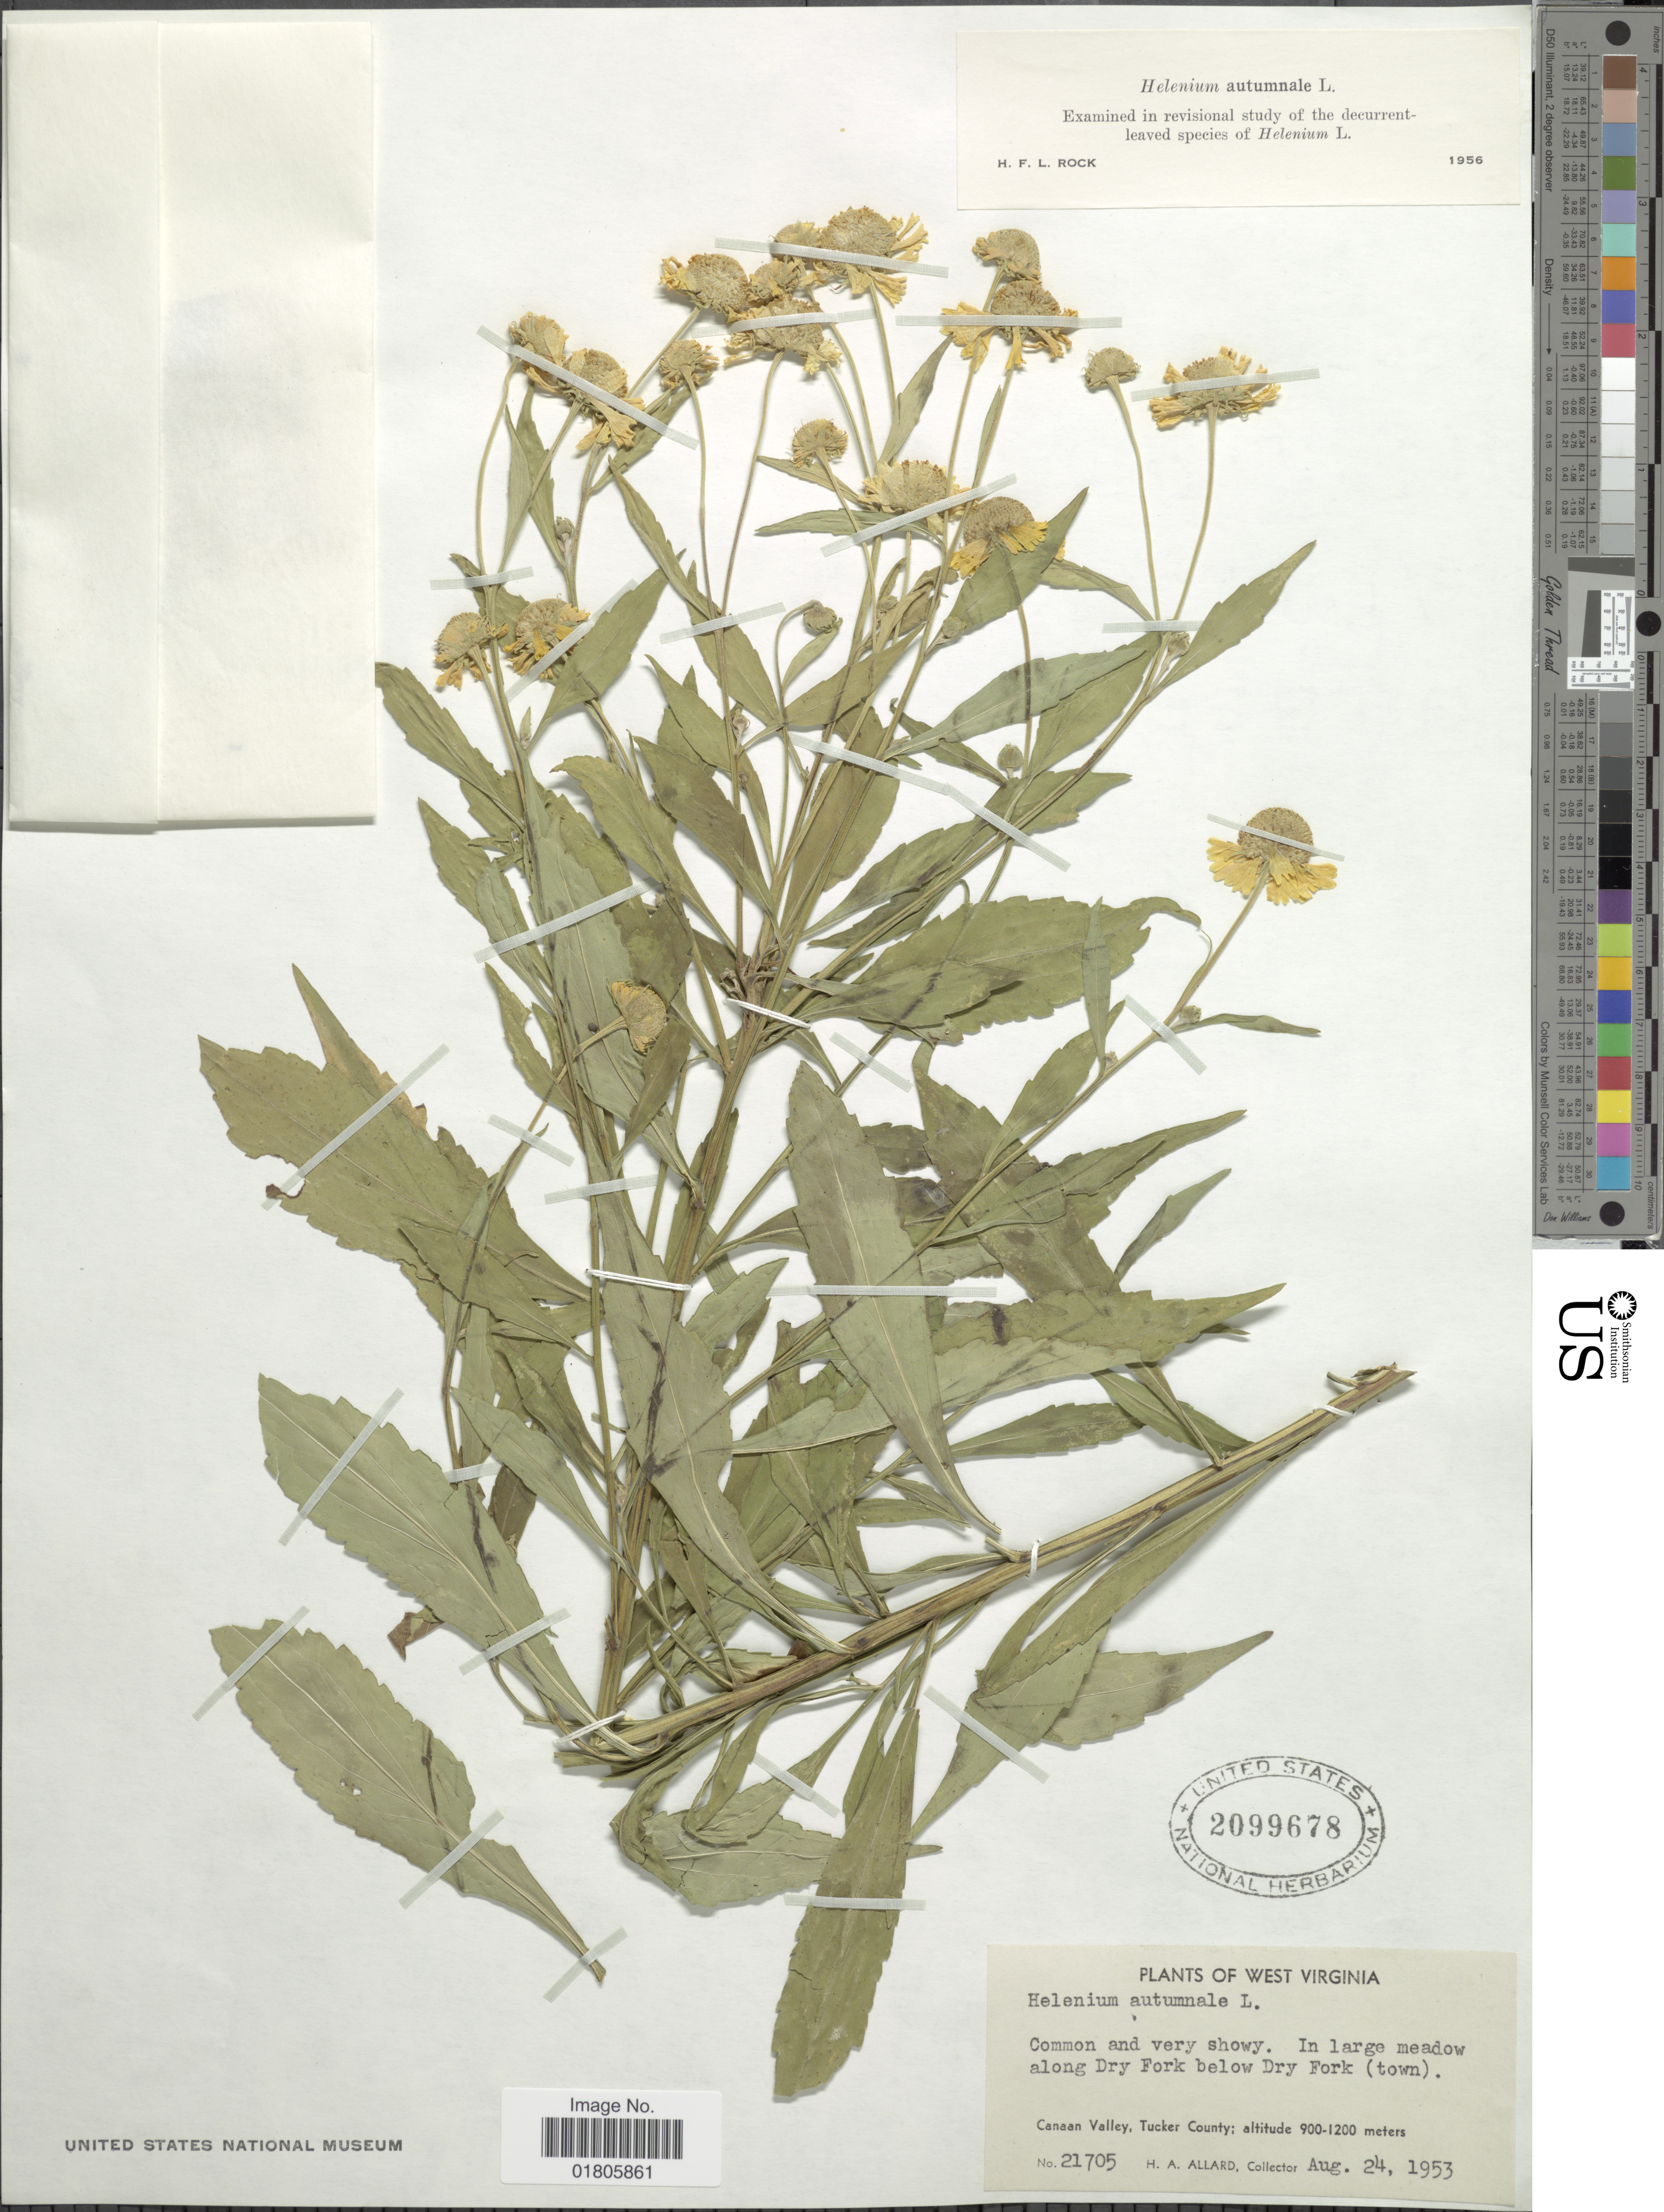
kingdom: Plantae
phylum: Tracheophyta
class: Magnoliopsida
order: Asterales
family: Asteraceae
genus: Helenium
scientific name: Helenium autumnale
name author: L.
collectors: H. A. Allard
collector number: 21705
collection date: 1953-08-24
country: United States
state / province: West Virginia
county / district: Tucker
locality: Along Dry Fork below Dry Fork (town), Canaan Valley.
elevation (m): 900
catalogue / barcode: US 2099678